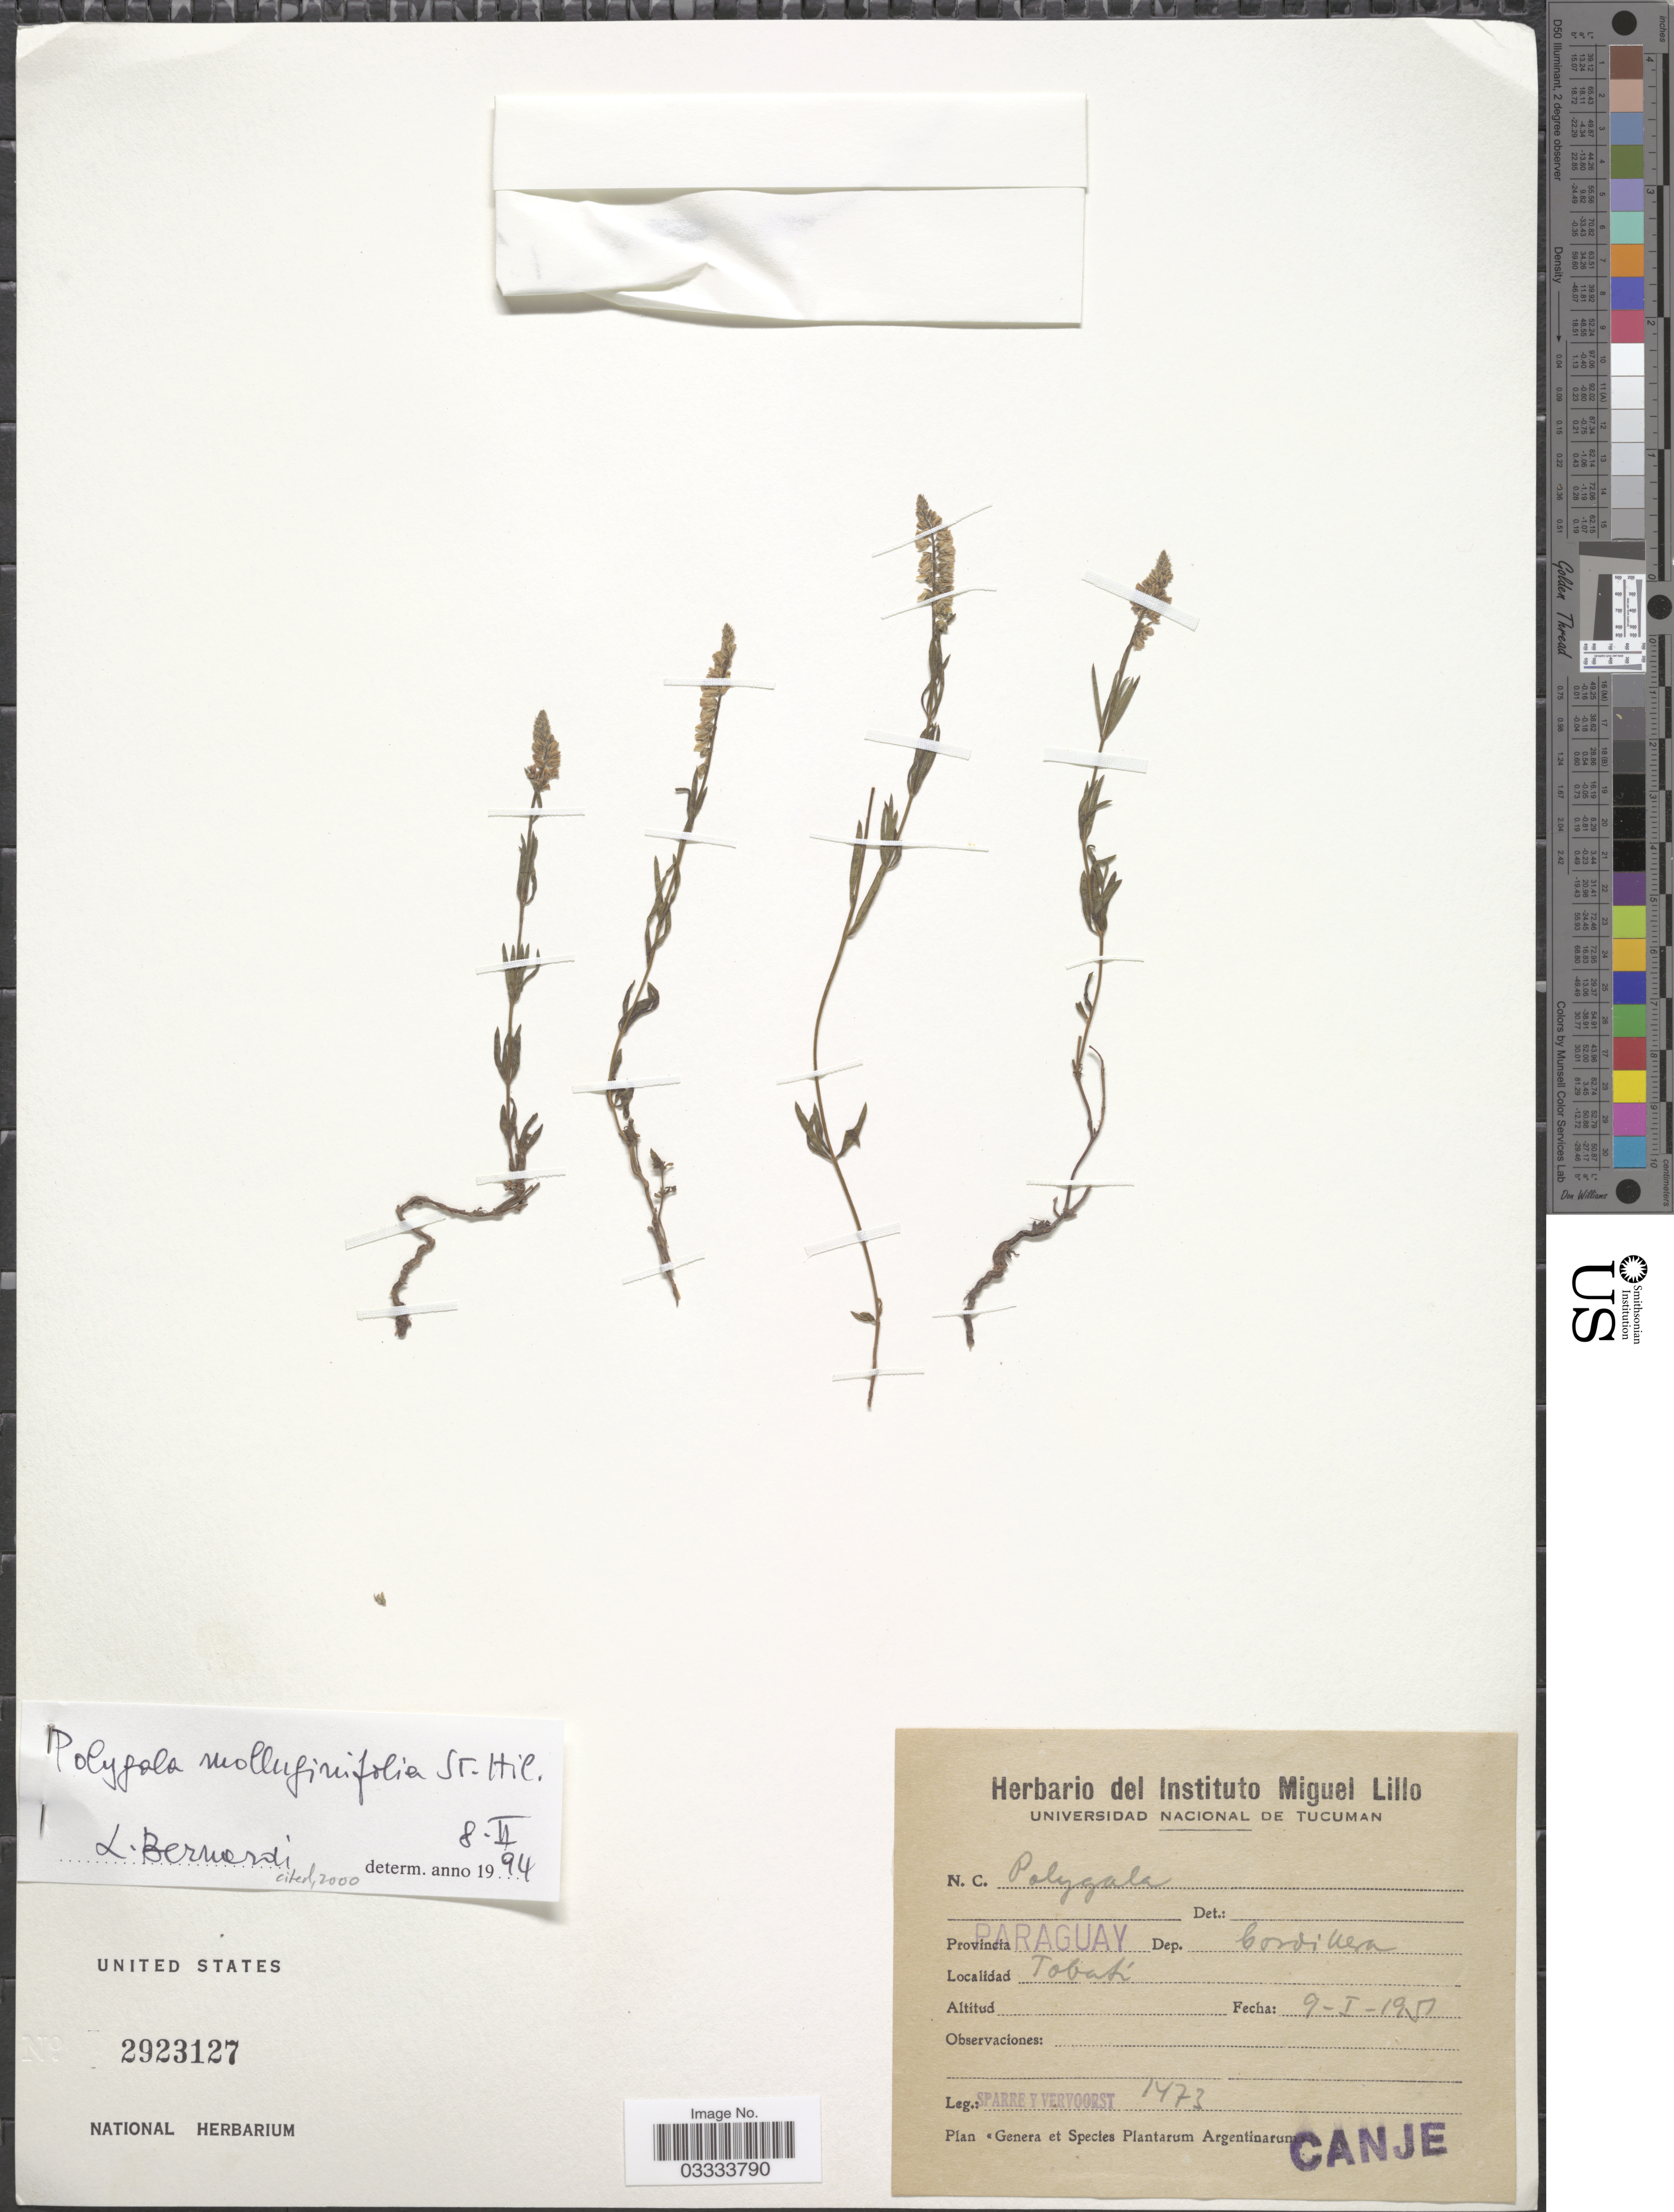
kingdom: Plantae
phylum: Tracheophyta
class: Magnoliopsida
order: Fabales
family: Polygalaceae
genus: Polygala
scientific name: Polygala molluginifolia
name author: A. St.-Hil. & Moq.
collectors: Sparre & Vervoorst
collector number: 1473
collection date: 1951-01-09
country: Paraguay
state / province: Cordillera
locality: Dep. Cordillera. Tobatí.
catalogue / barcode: US 2923127